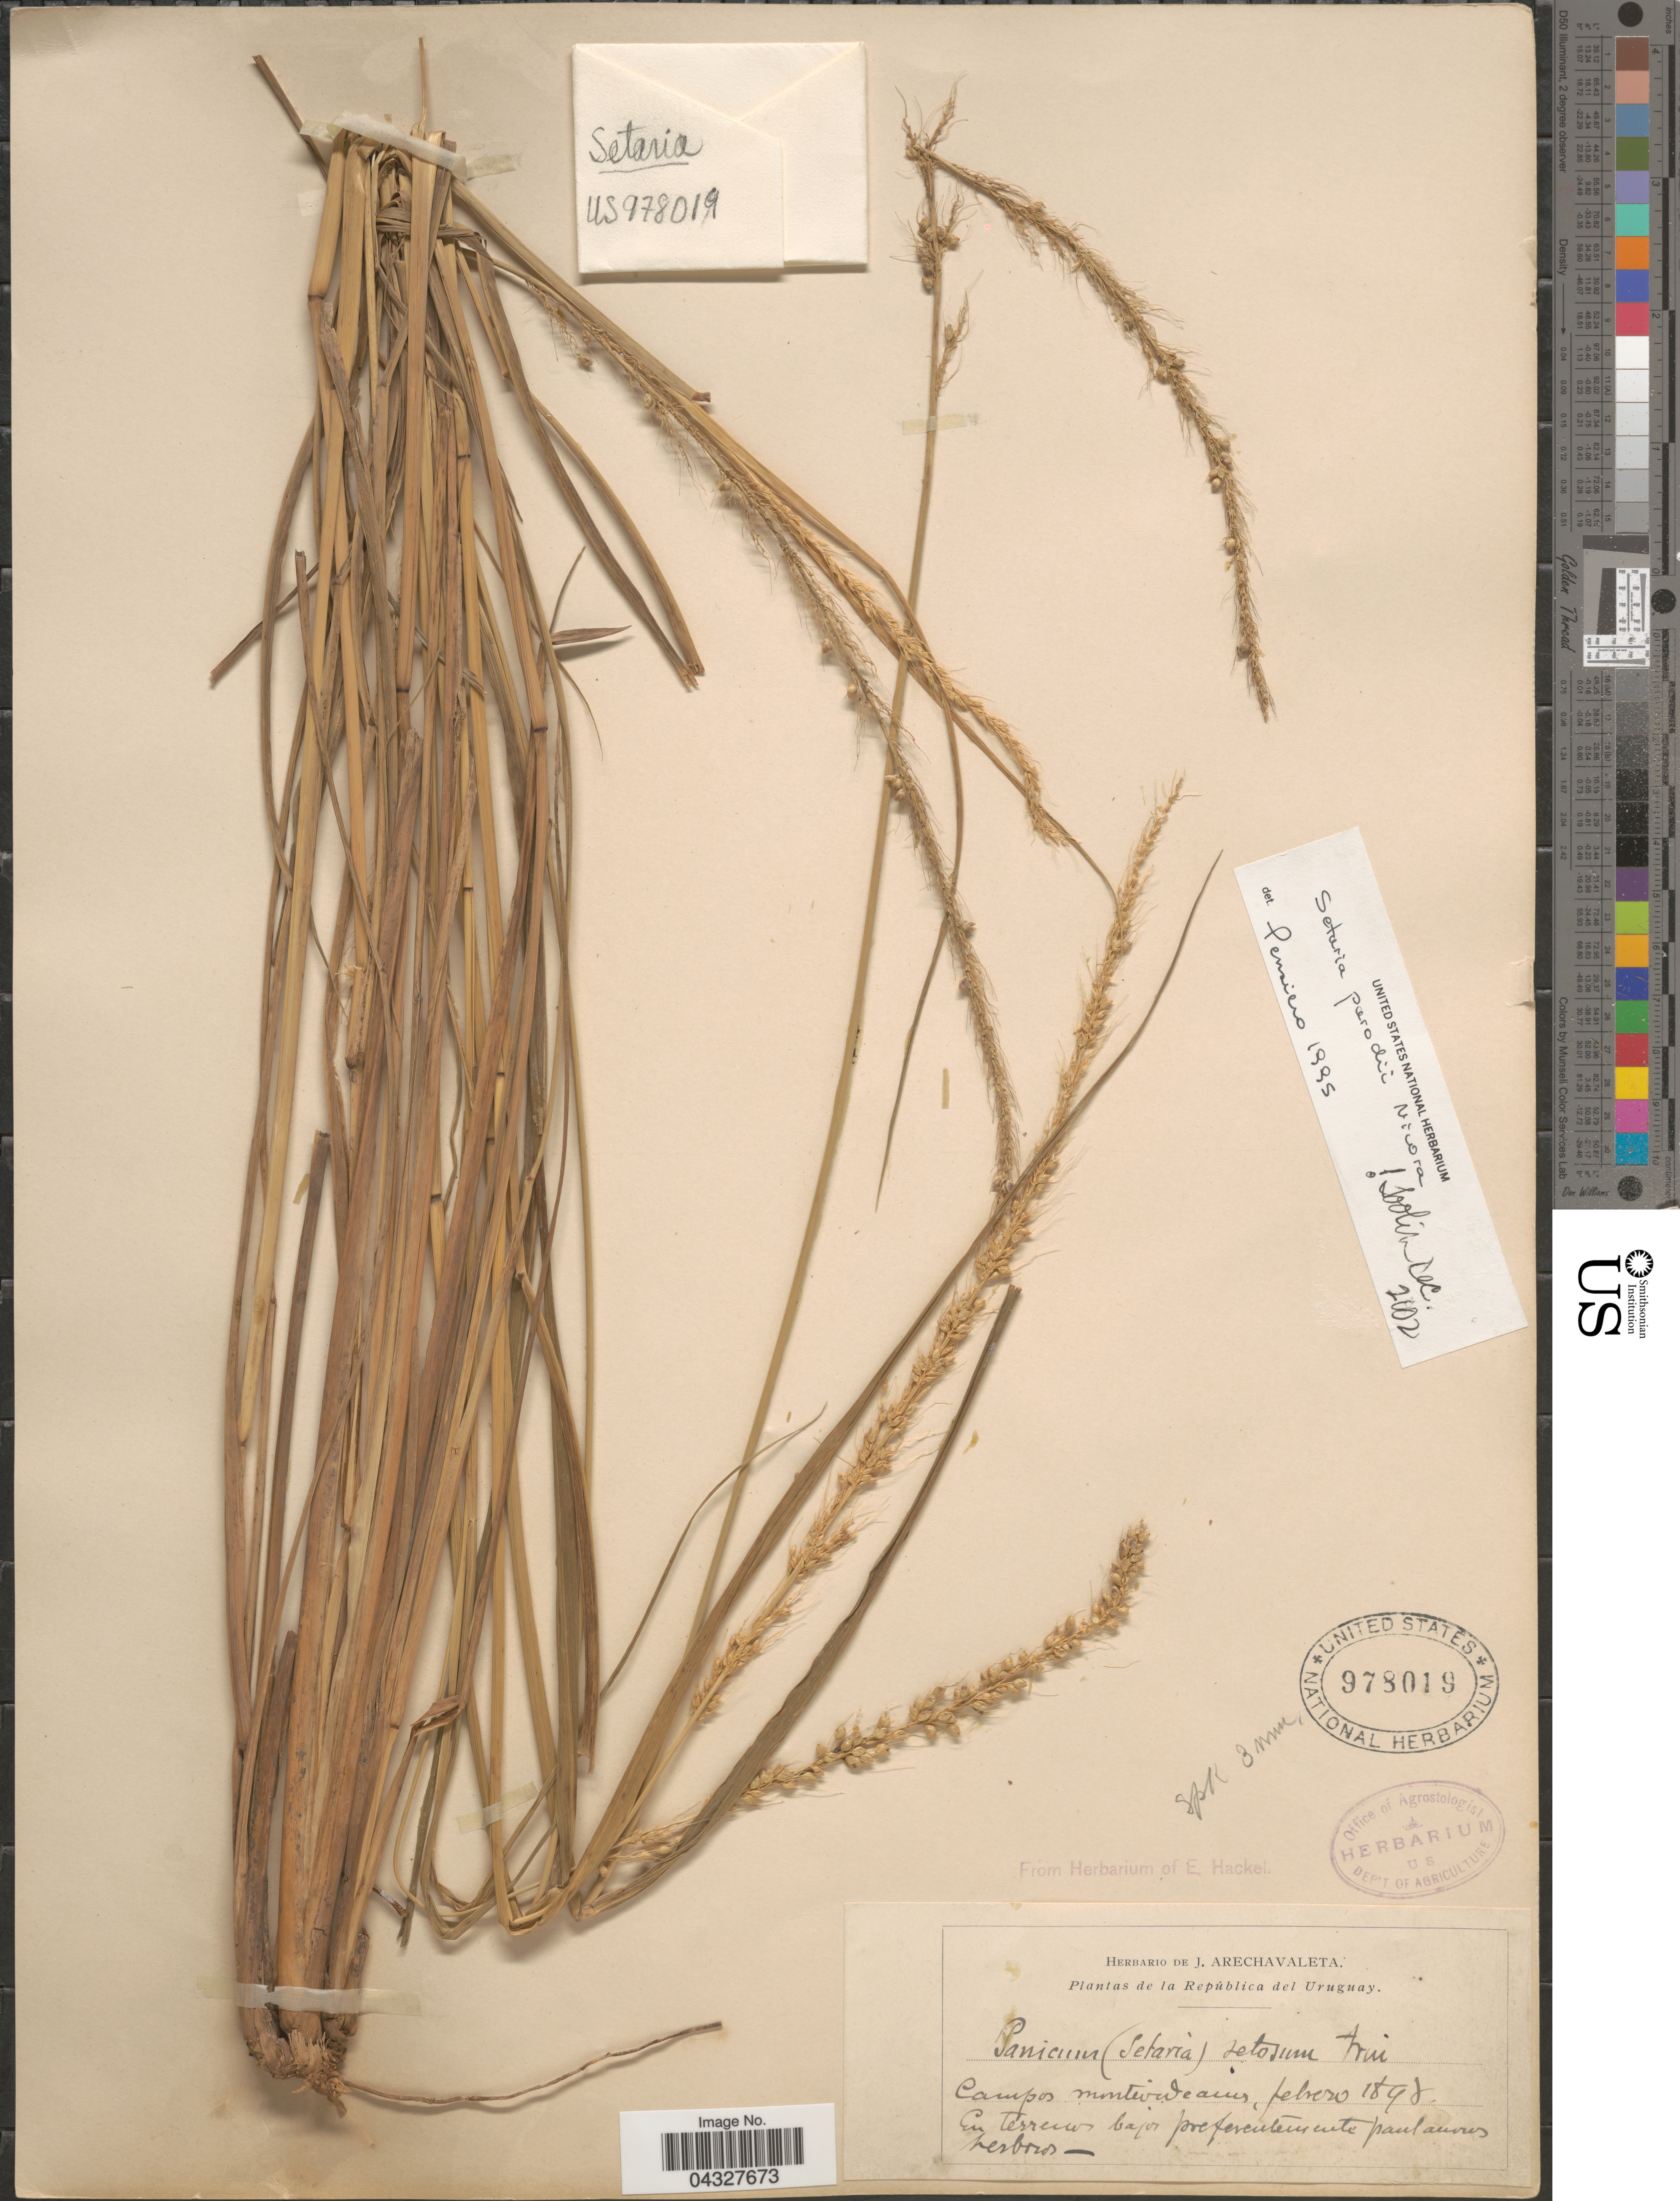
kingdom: Plantae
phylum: Tracheophyta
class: Liliopsida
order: Poales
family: Poaceae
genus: Setaria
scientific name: Setaria parodii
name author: Nicora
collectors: J. Arechavaleta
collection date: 1898-02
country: Uruguay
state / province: Montevideo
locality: La República del Uruguay. Campos Montevideanus.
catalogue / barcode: US 978019